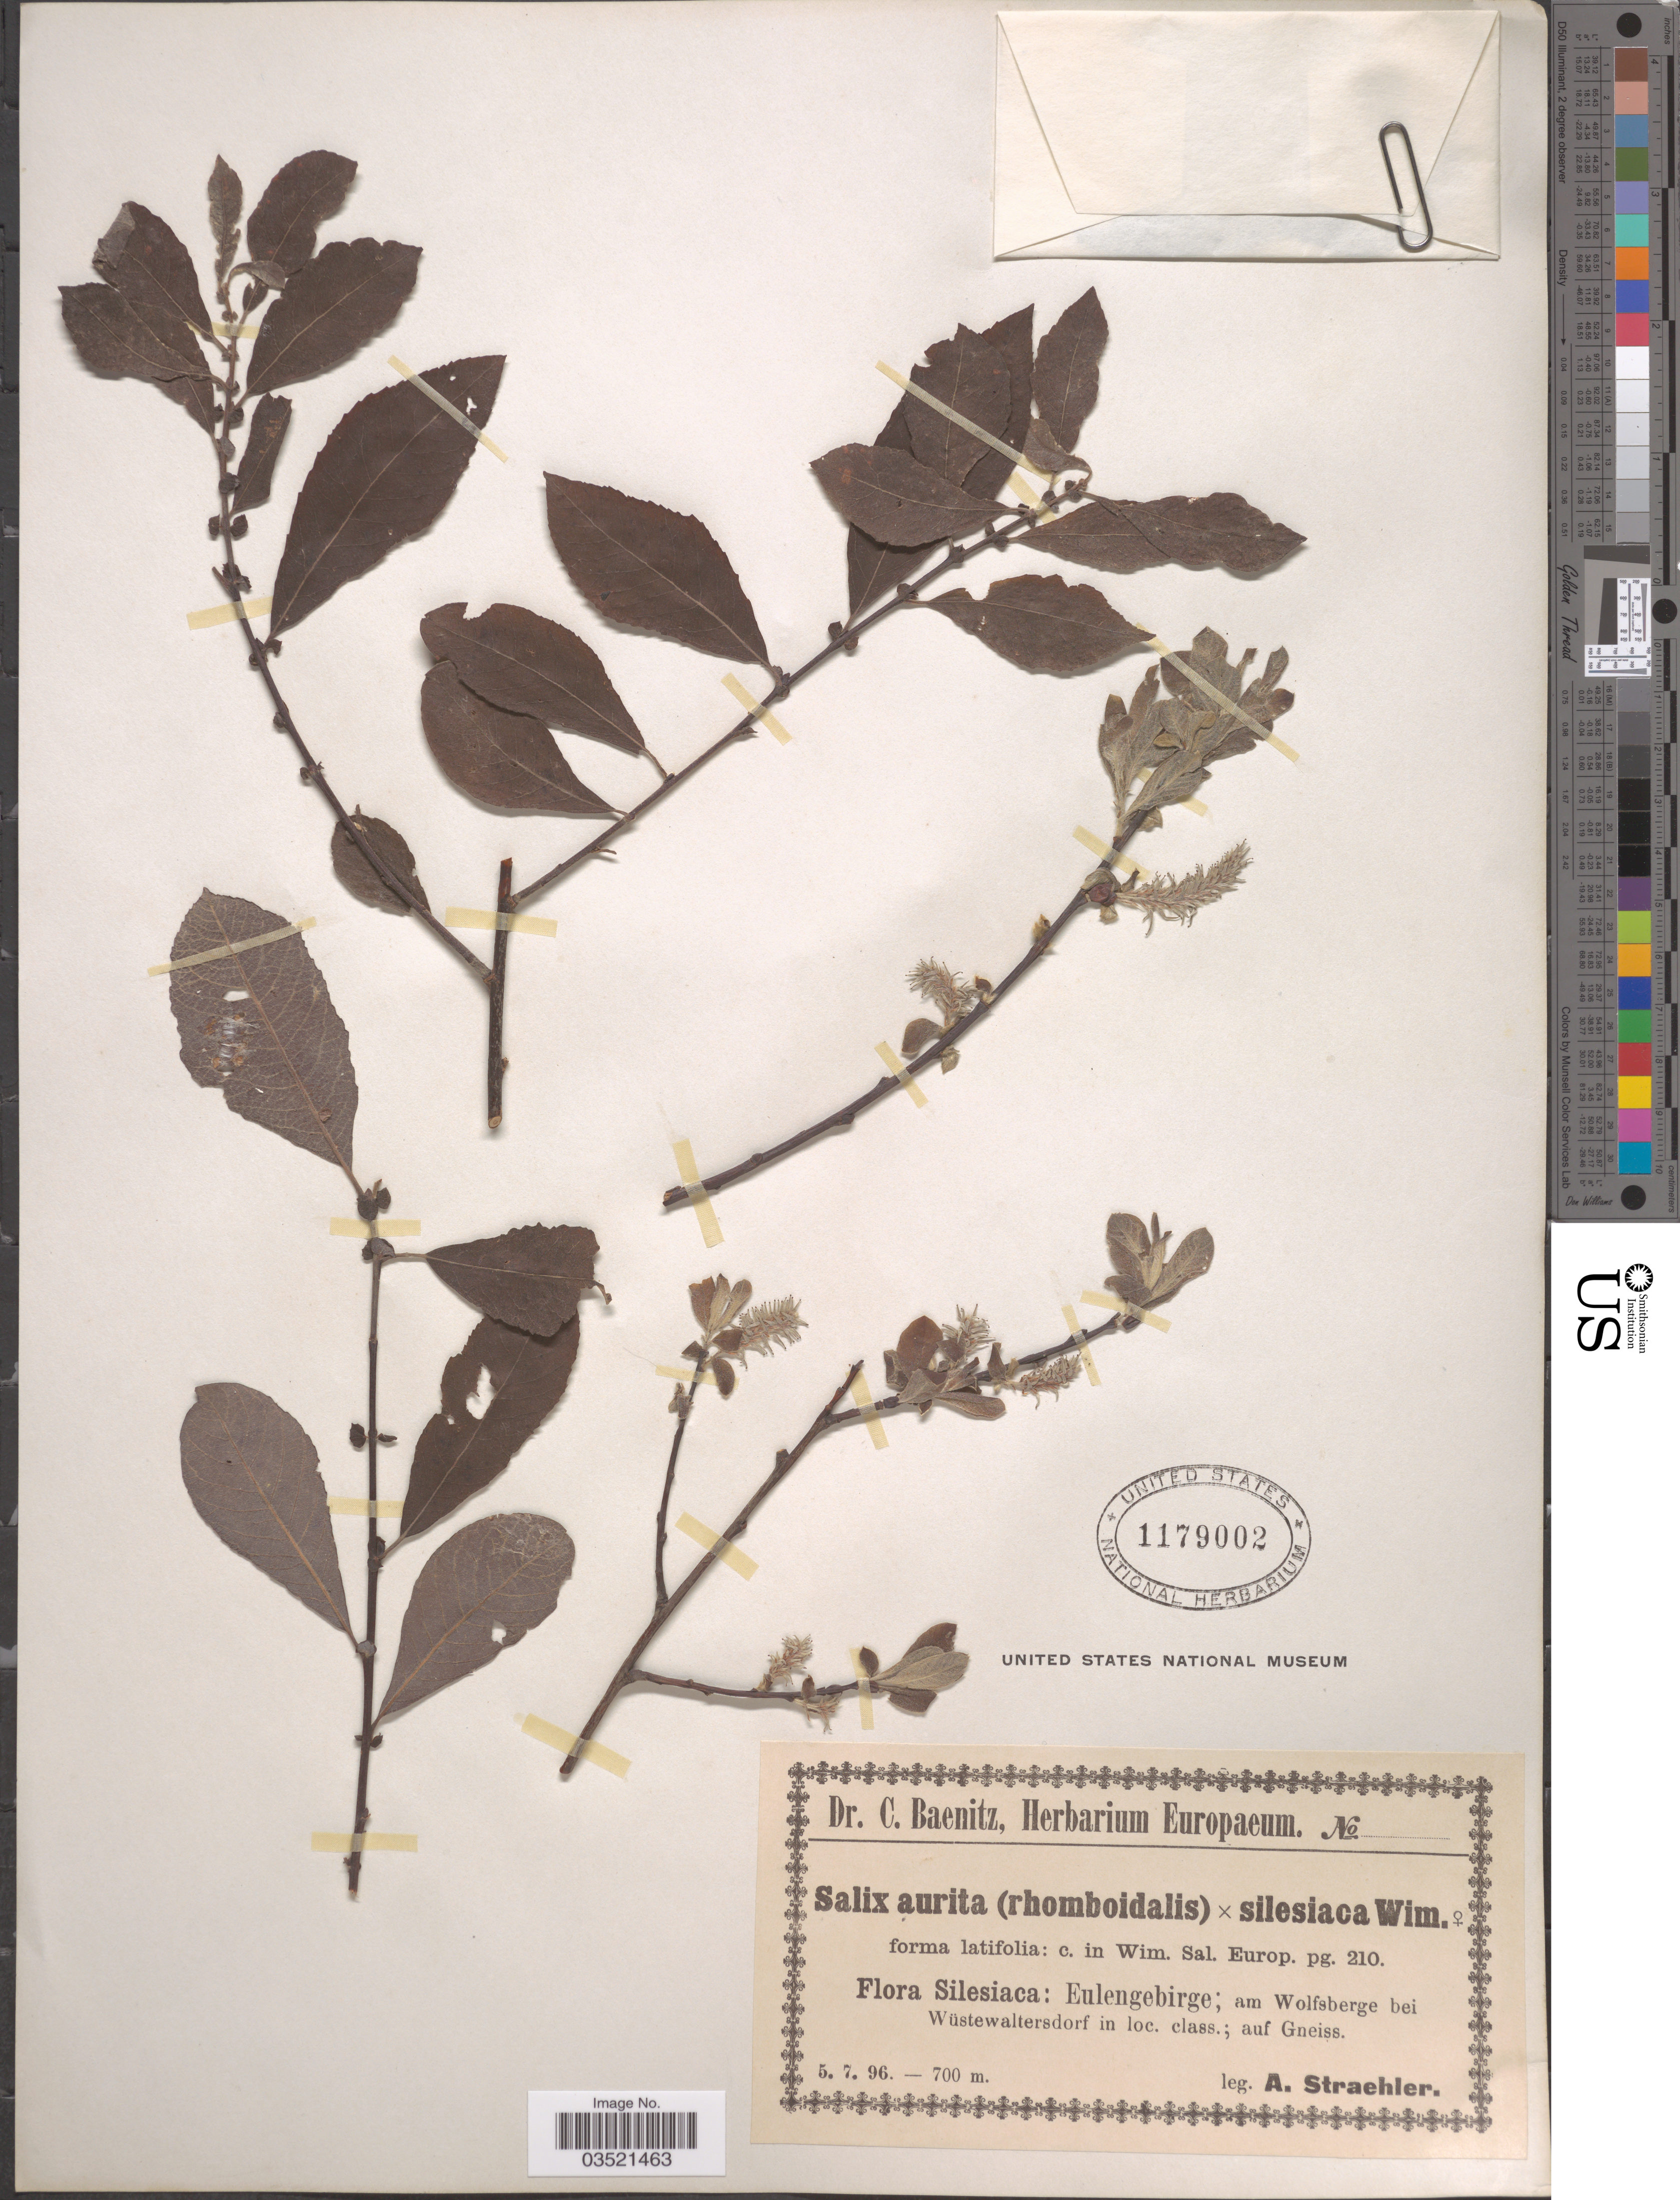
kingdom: Plantae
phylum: Tracheophyta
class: Magnoliopsida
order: Malpighiales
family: Salicaceae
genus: Salix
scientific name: Salix aurita x S. silesiaca f. latifolia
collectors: A. Straehler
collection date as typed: Transcribed d/m/y: 5/7/96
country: Poland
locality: Silesiaca: Eulengebirge; am Wolfsberge bei Wüstewaltersdorf in loc. class.; auf Gneiss.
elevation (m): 700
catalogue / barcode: US 1179002